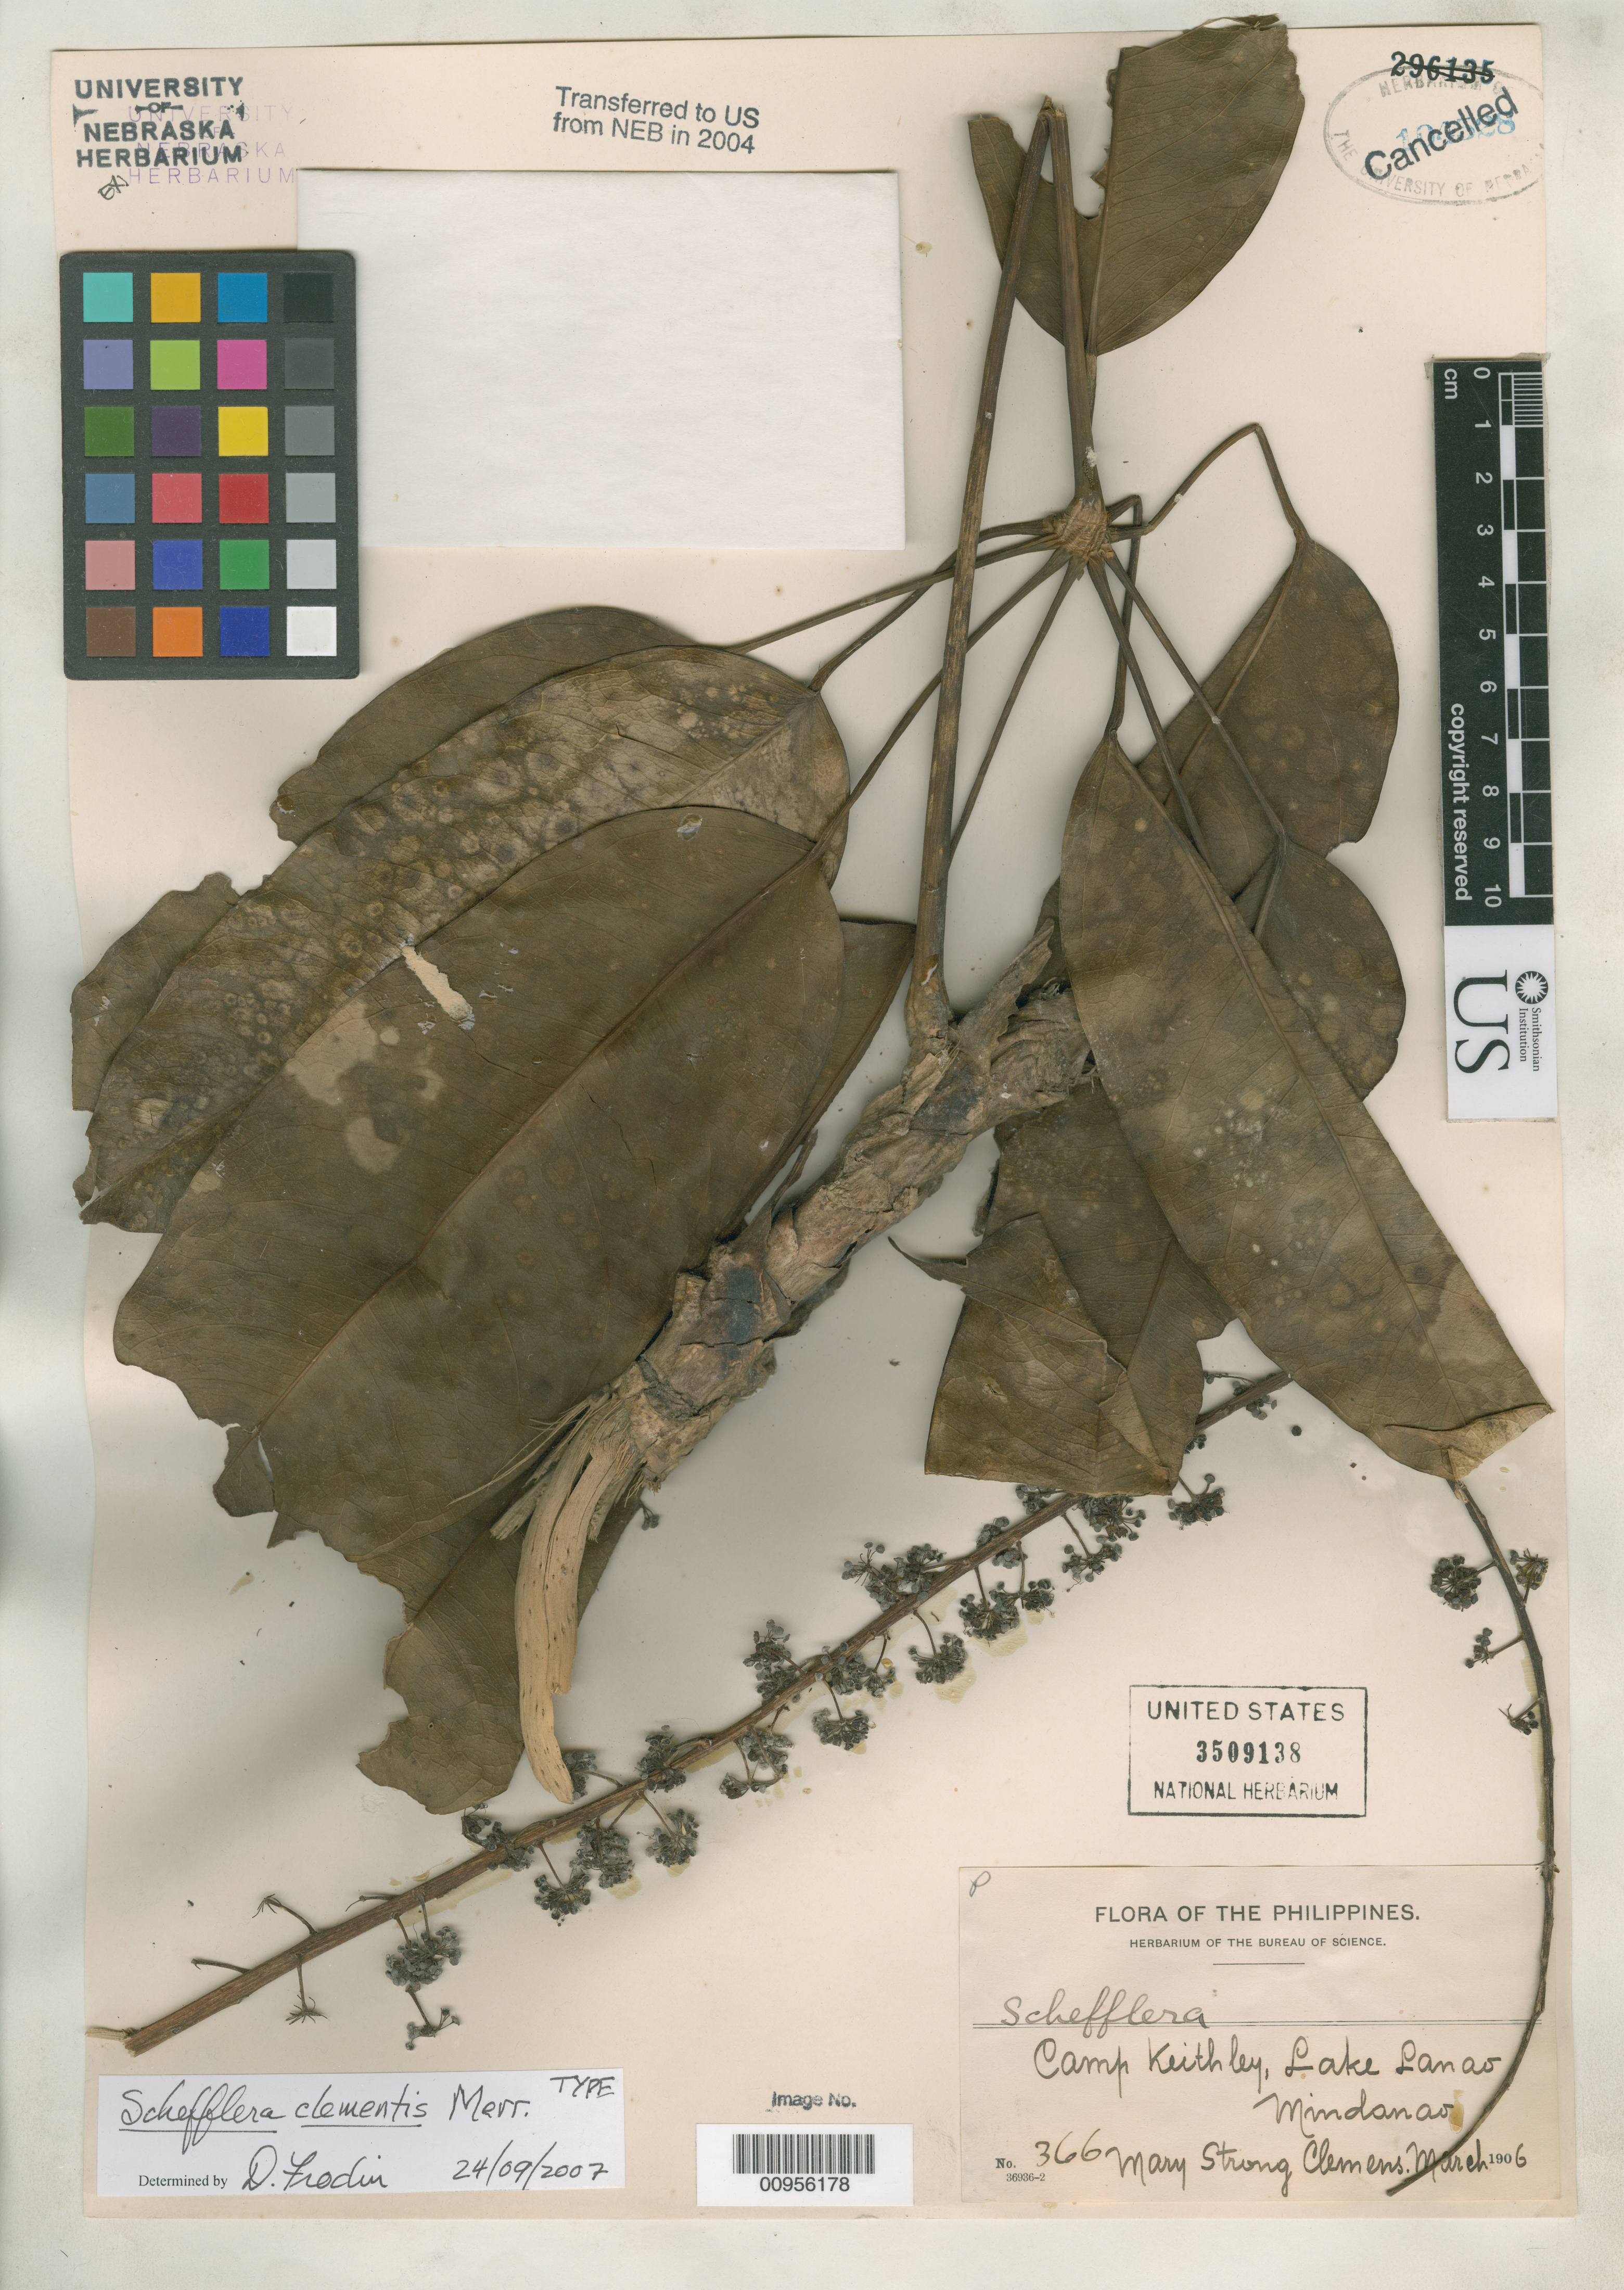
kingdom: Plantae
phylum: Tracheophyta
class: Magnoliopsida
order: Apiales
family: Araliaceae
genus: Schefflera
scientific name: Schefflera clementis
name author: Merr.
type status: Syntype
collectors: M. S. Clemens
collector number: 366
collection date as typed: Mar 1906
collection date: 1906-03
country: Philippines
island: Mindanao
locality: Camp Keithley, Lake Lanao, Mindanao.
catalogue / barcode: US 3509138